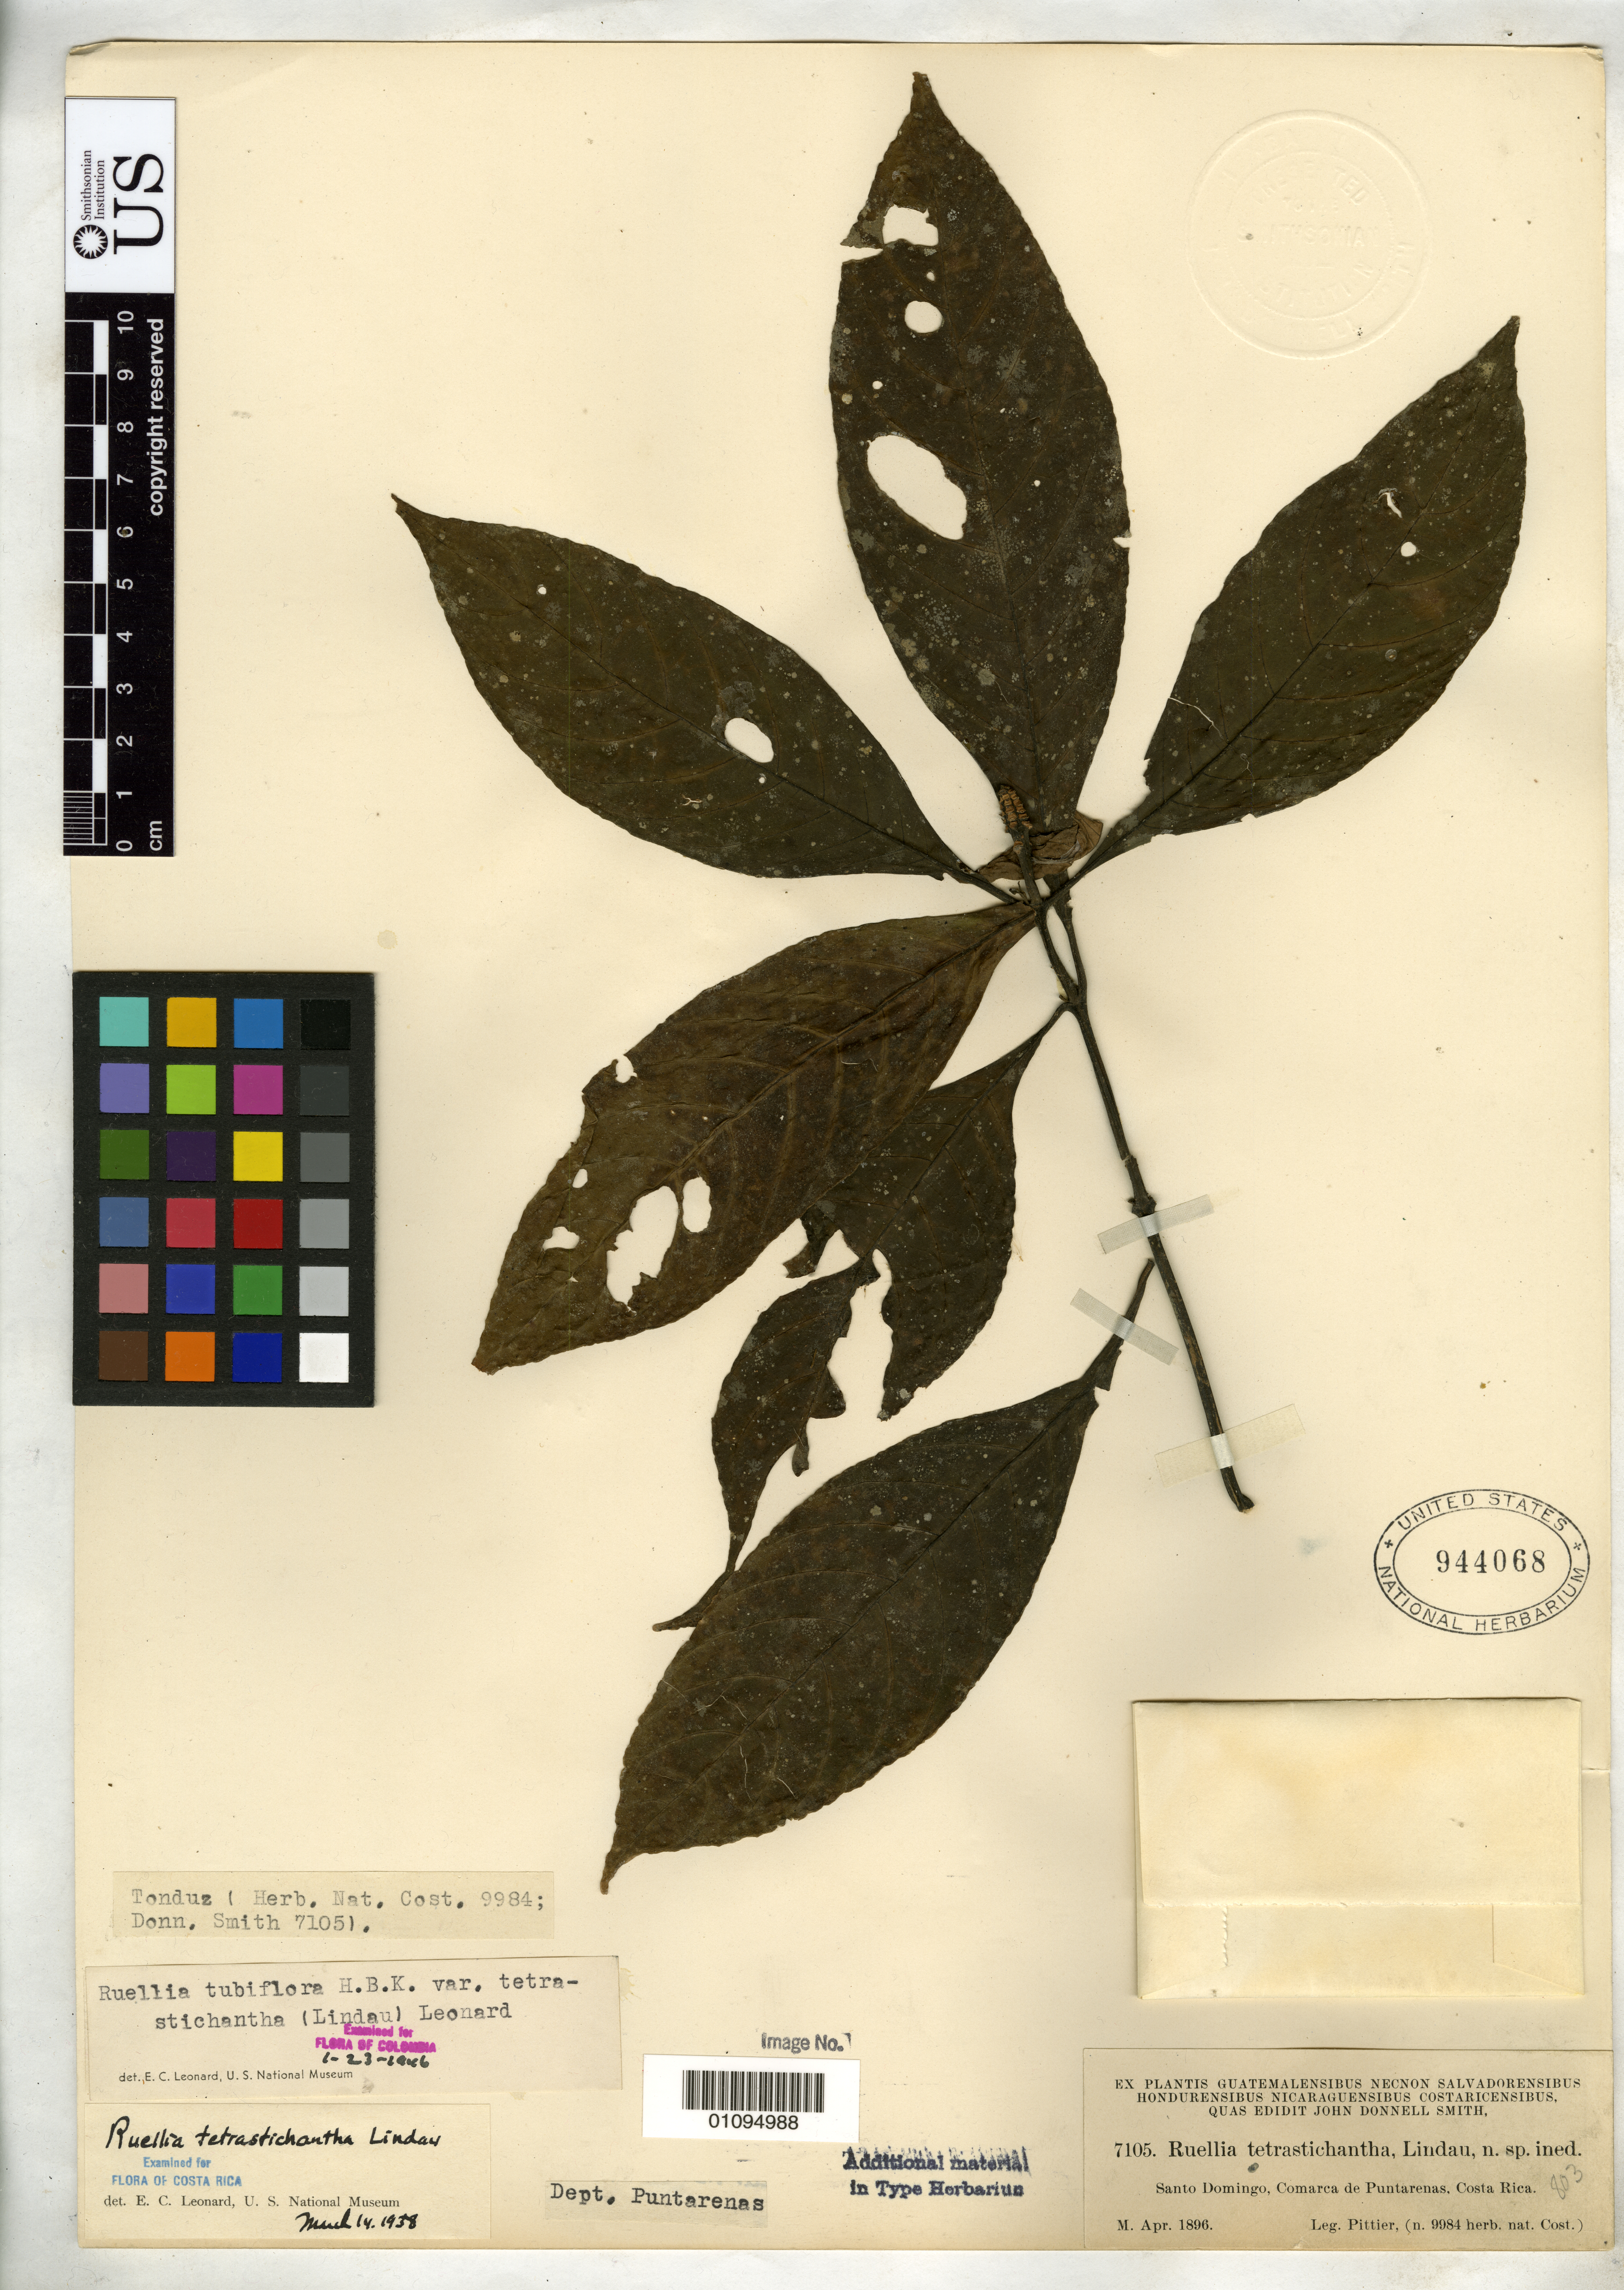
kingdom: Plantae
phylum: Tracheophyta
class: Magnoliopsida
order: Lamiales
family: Acanthaceae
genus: Ruellia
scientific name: Ruellia tetrastichantha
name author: Lindau in Pittier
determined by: Leonard, Emery C., (US)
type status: Isotype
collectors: H. F. Pittier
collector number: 9984 (J.D.S. 7105)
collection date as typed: Apr 1896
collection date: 1896-04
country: Costa Rica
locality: Santo Domingo, Comarca de Puntarenas.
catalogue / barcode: US 944068